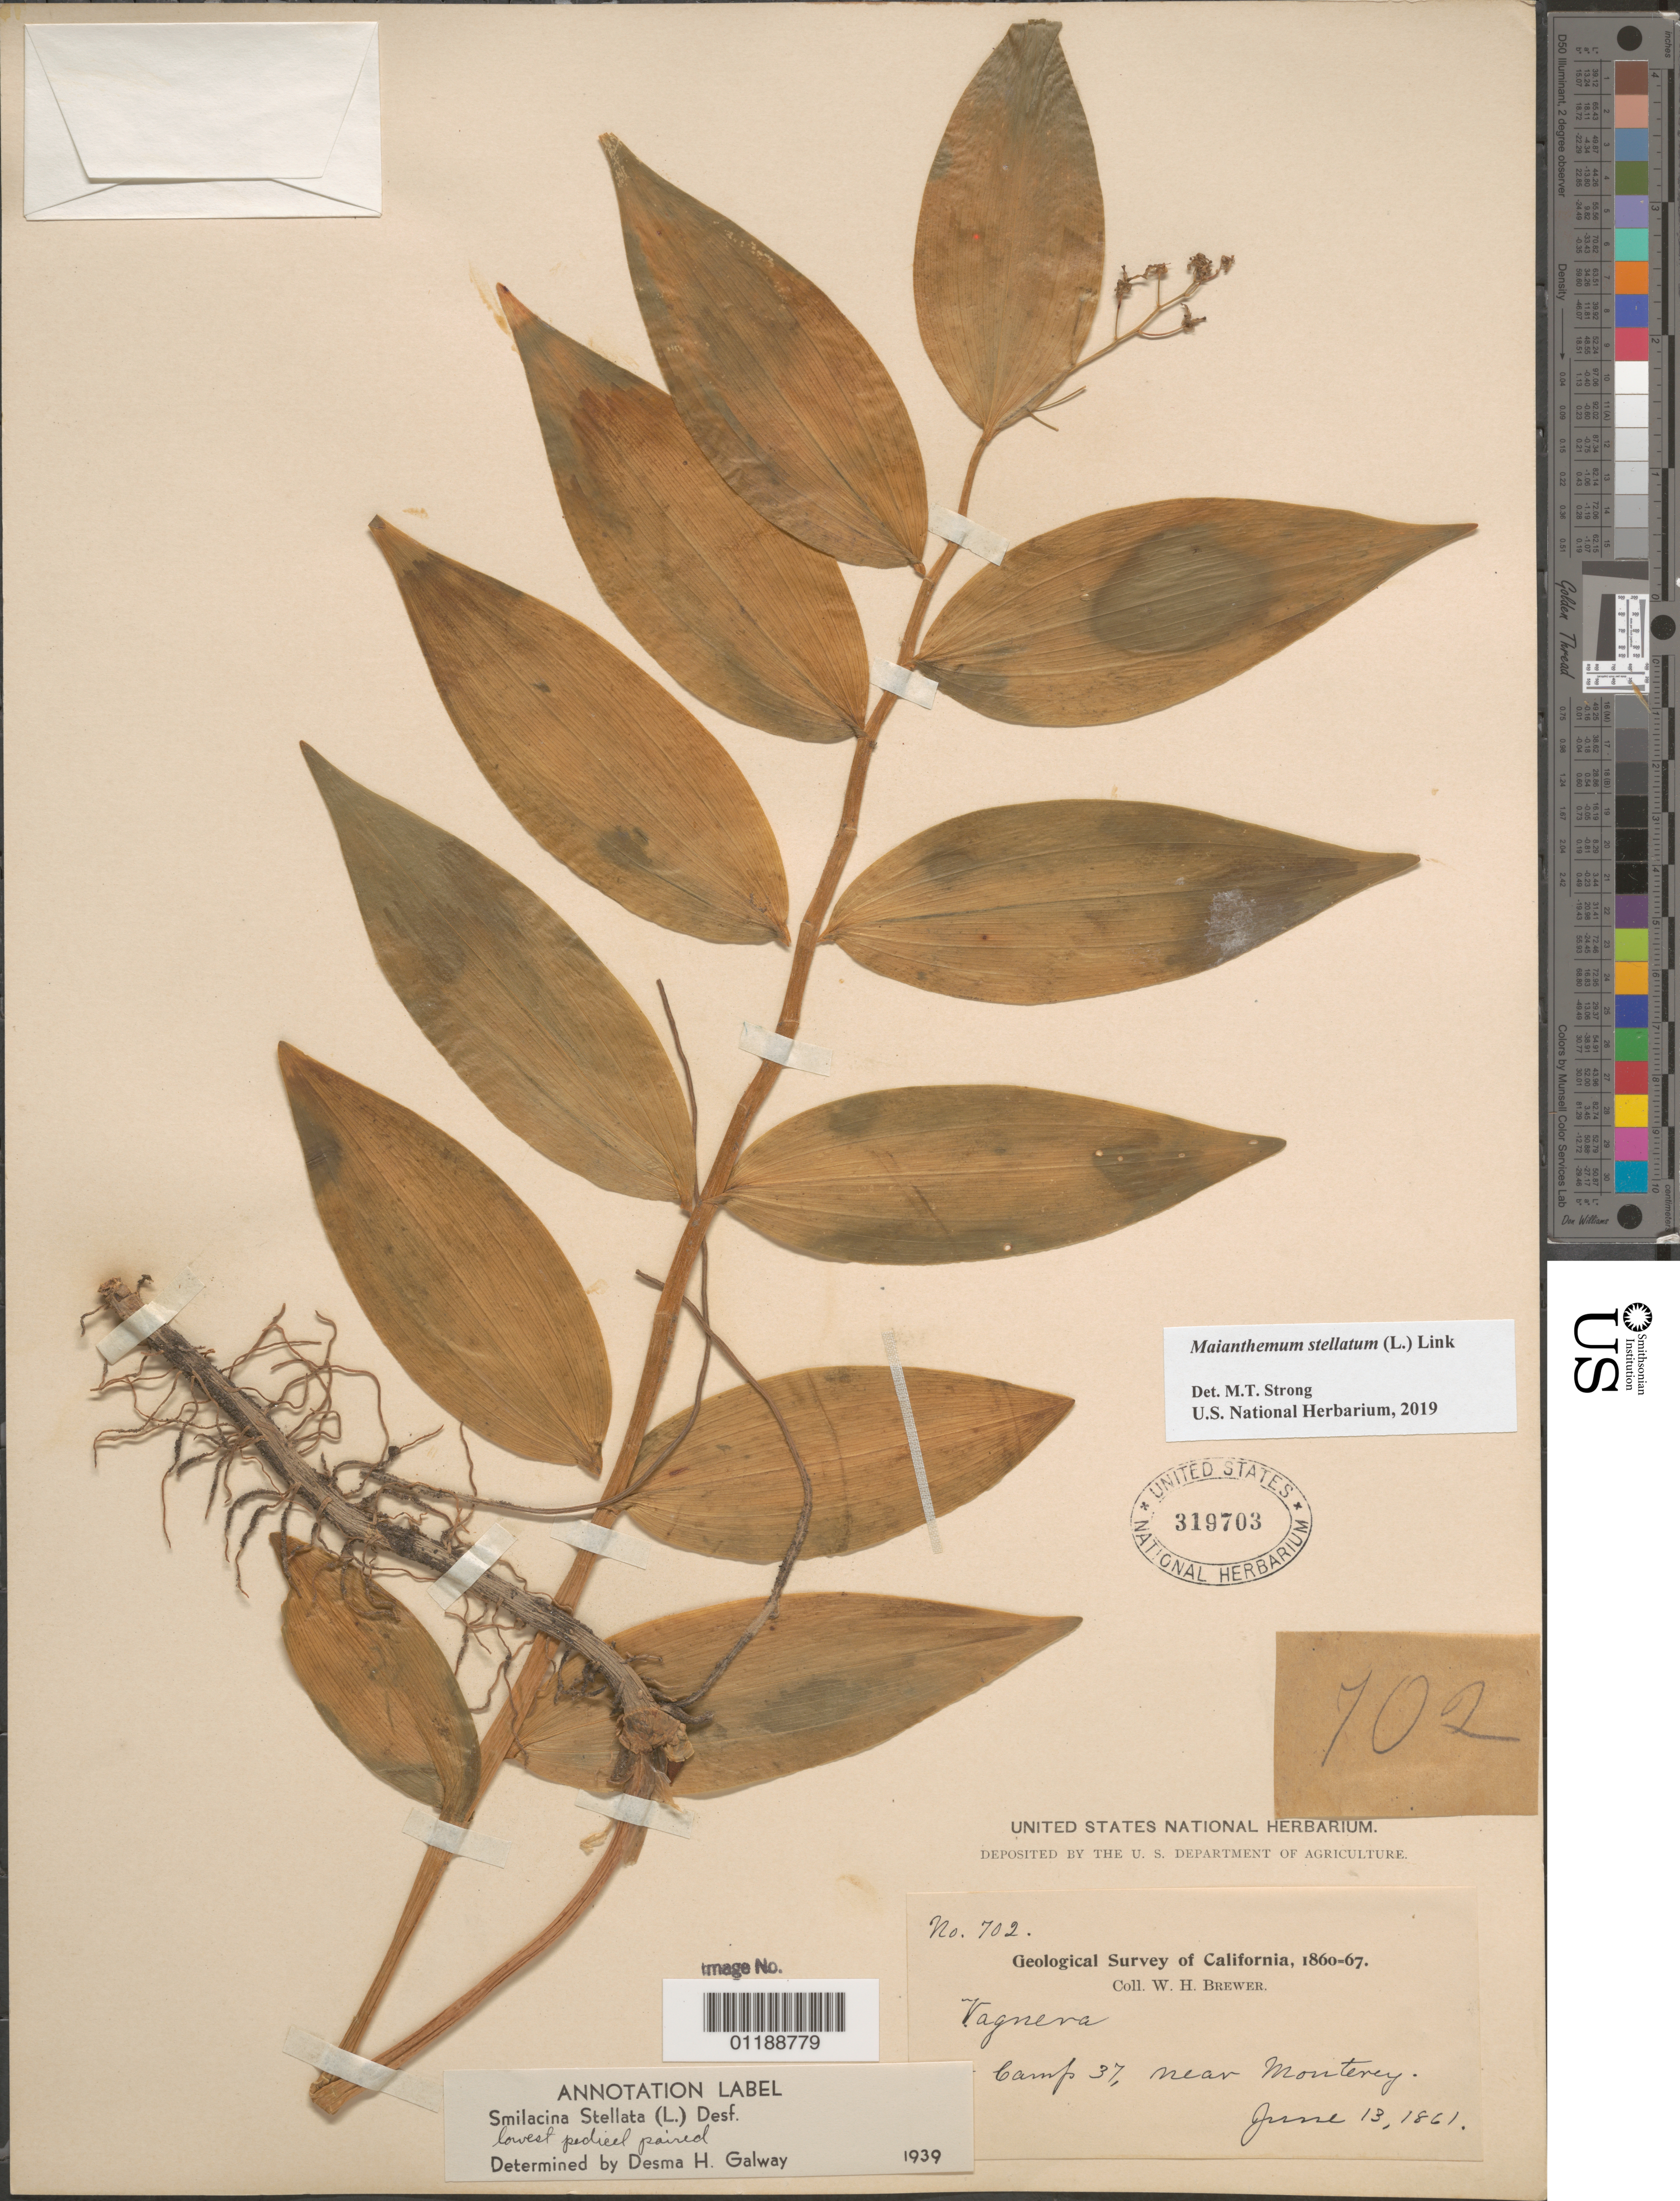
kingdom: Plantae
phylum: Tracheophyta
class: Liliopsida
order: Asparagales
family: Asparagaceae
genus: Maianthemum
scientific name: Maianthemum stellatum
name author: (L.) Link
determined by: Strong, Mark T., (BOT), Smithsonian Institution - National Museum of Natural History (UNITED STATES)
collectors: W. H. Brewer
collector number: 702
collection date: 1861-06-13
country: United States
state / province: California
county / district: Monterey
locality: Camp 37, near Monterey.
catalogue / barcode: US 319703